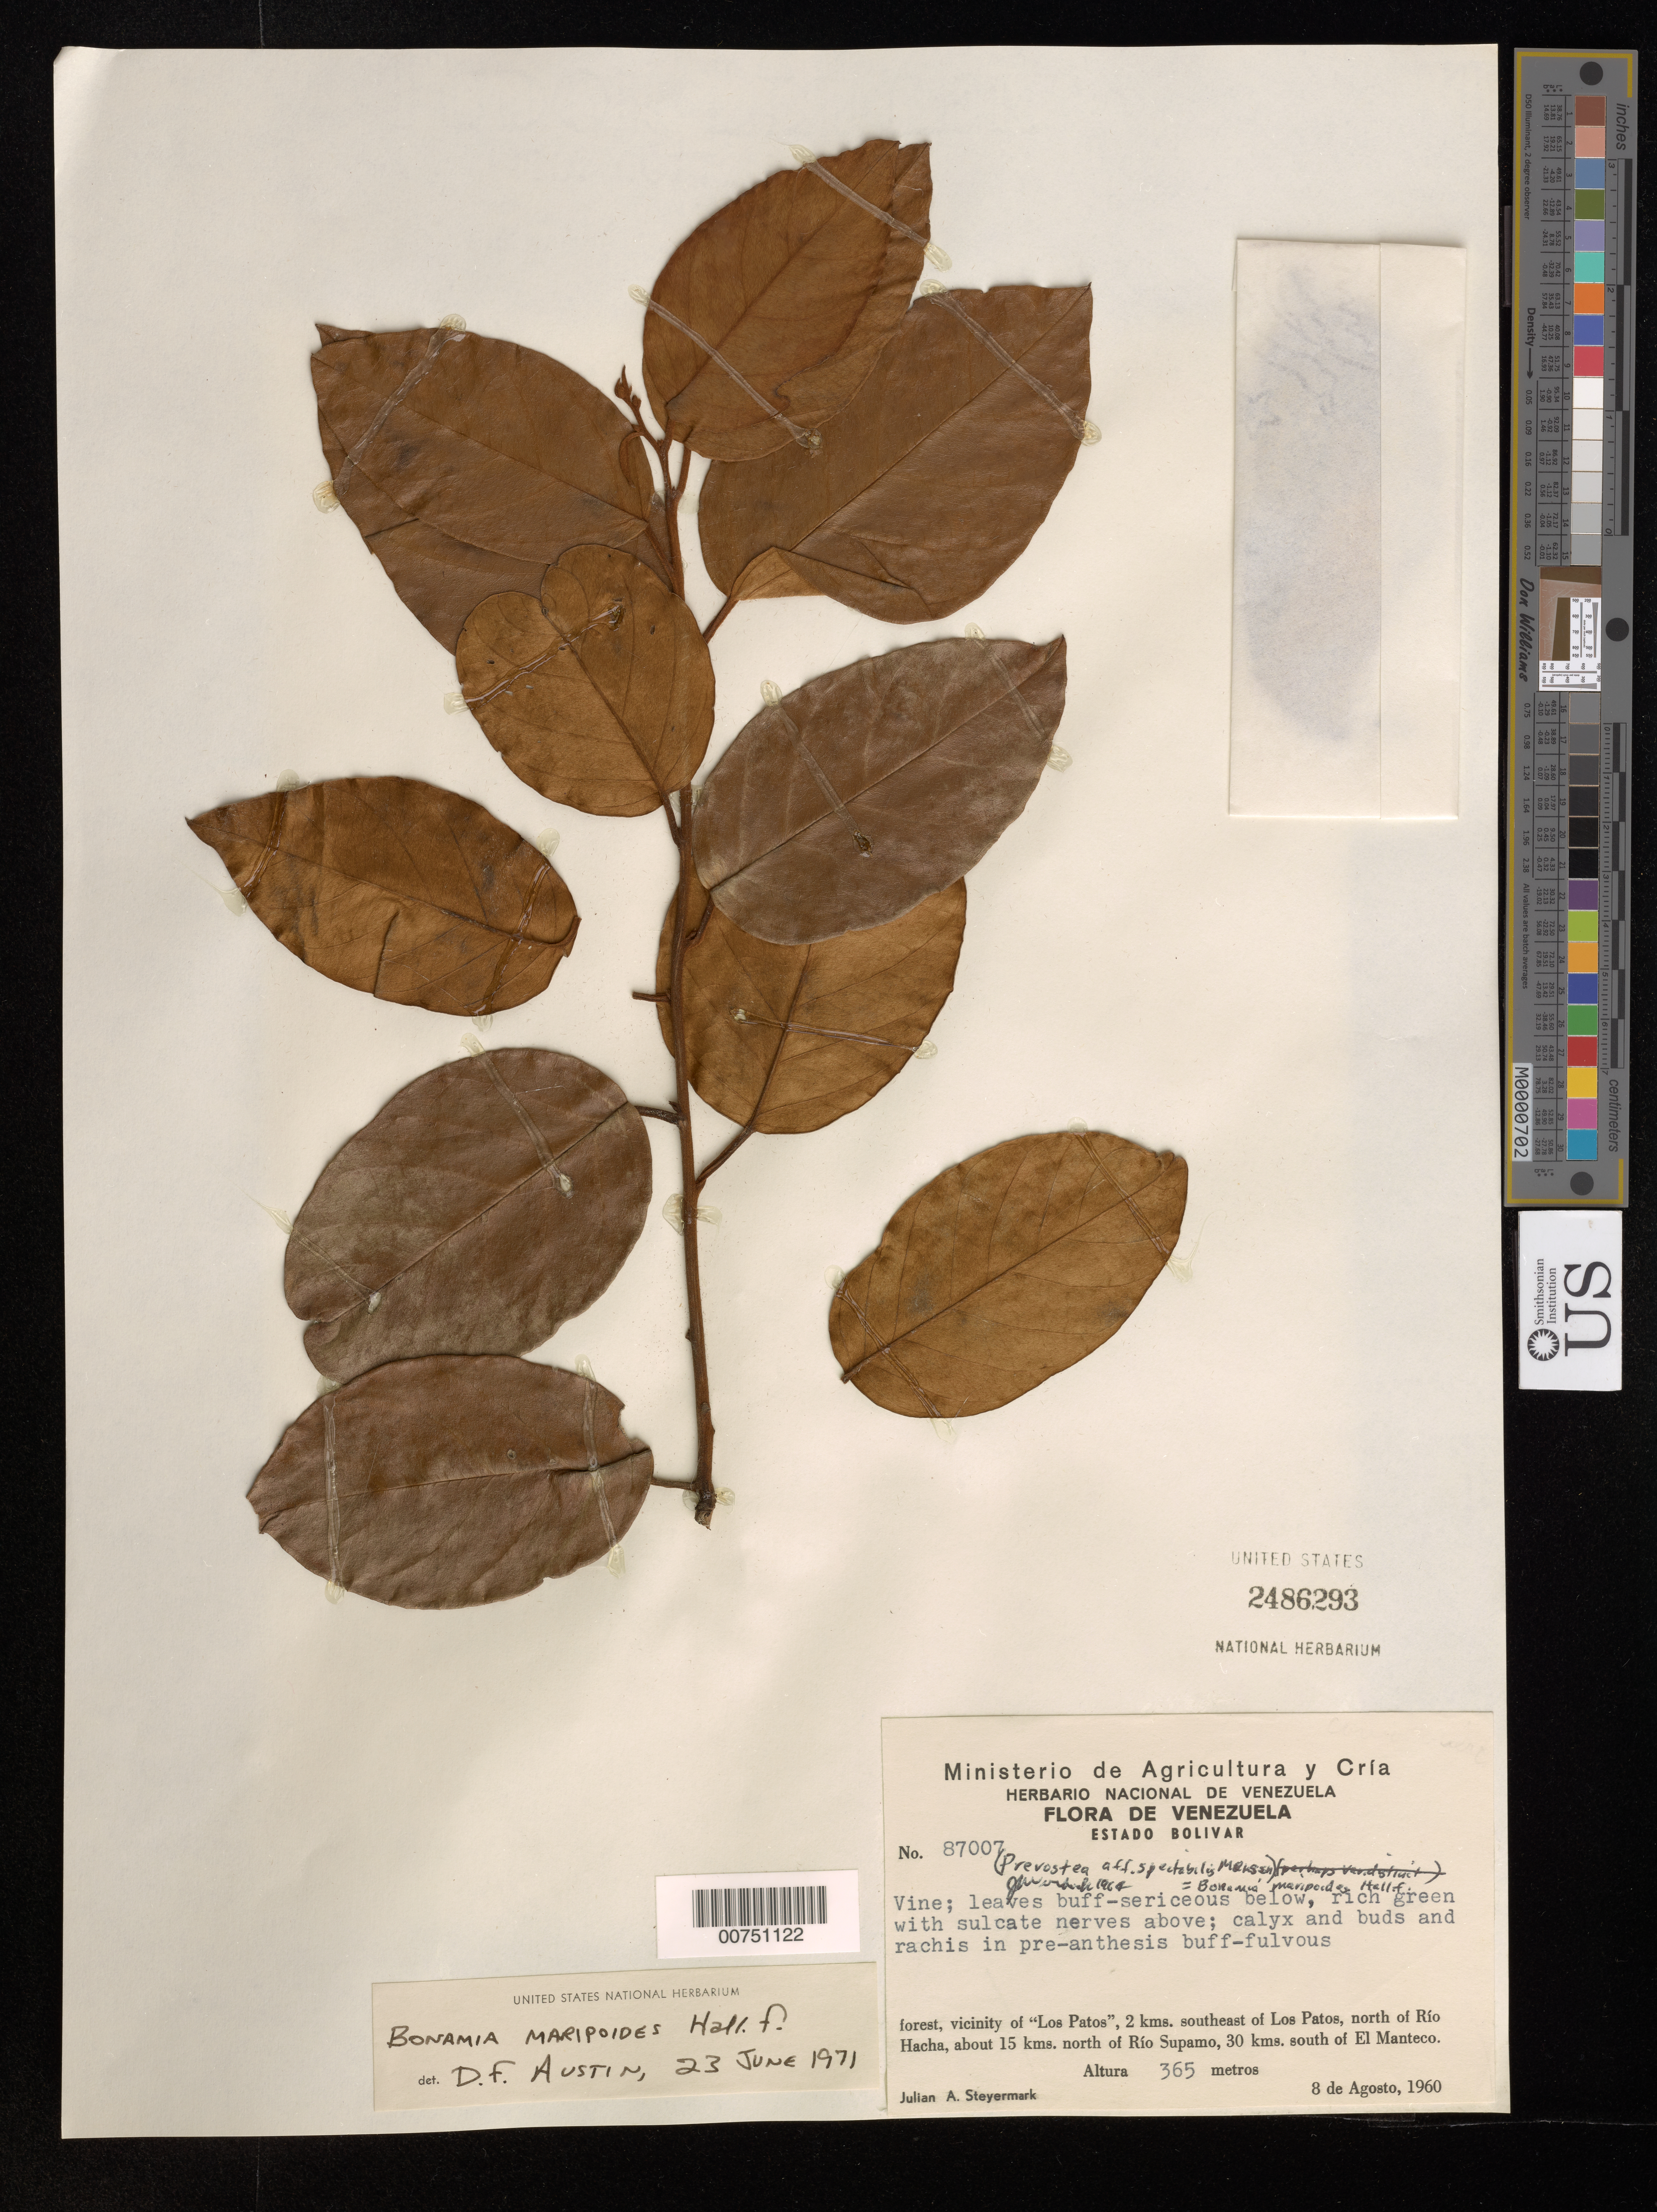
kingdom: Plantae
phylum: Tracheophyta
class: Magnoliopsida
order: Solanales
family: Convolvulaceae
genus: Bonamia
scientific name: Bonamia maripoides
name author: Hallier f.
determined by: Austin, D. F.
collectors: J. Steyermark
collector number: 87007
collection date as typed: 8-Aug-60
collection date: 1960-08-08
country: Venezuela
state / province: Bolívar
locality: Los Patos, 2 km SE of; 15 km N of Río Hacha; 22 km N of Río Supamo; 30 km S of El Manteco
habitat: Forest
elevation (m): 366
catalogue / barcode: US 2486293